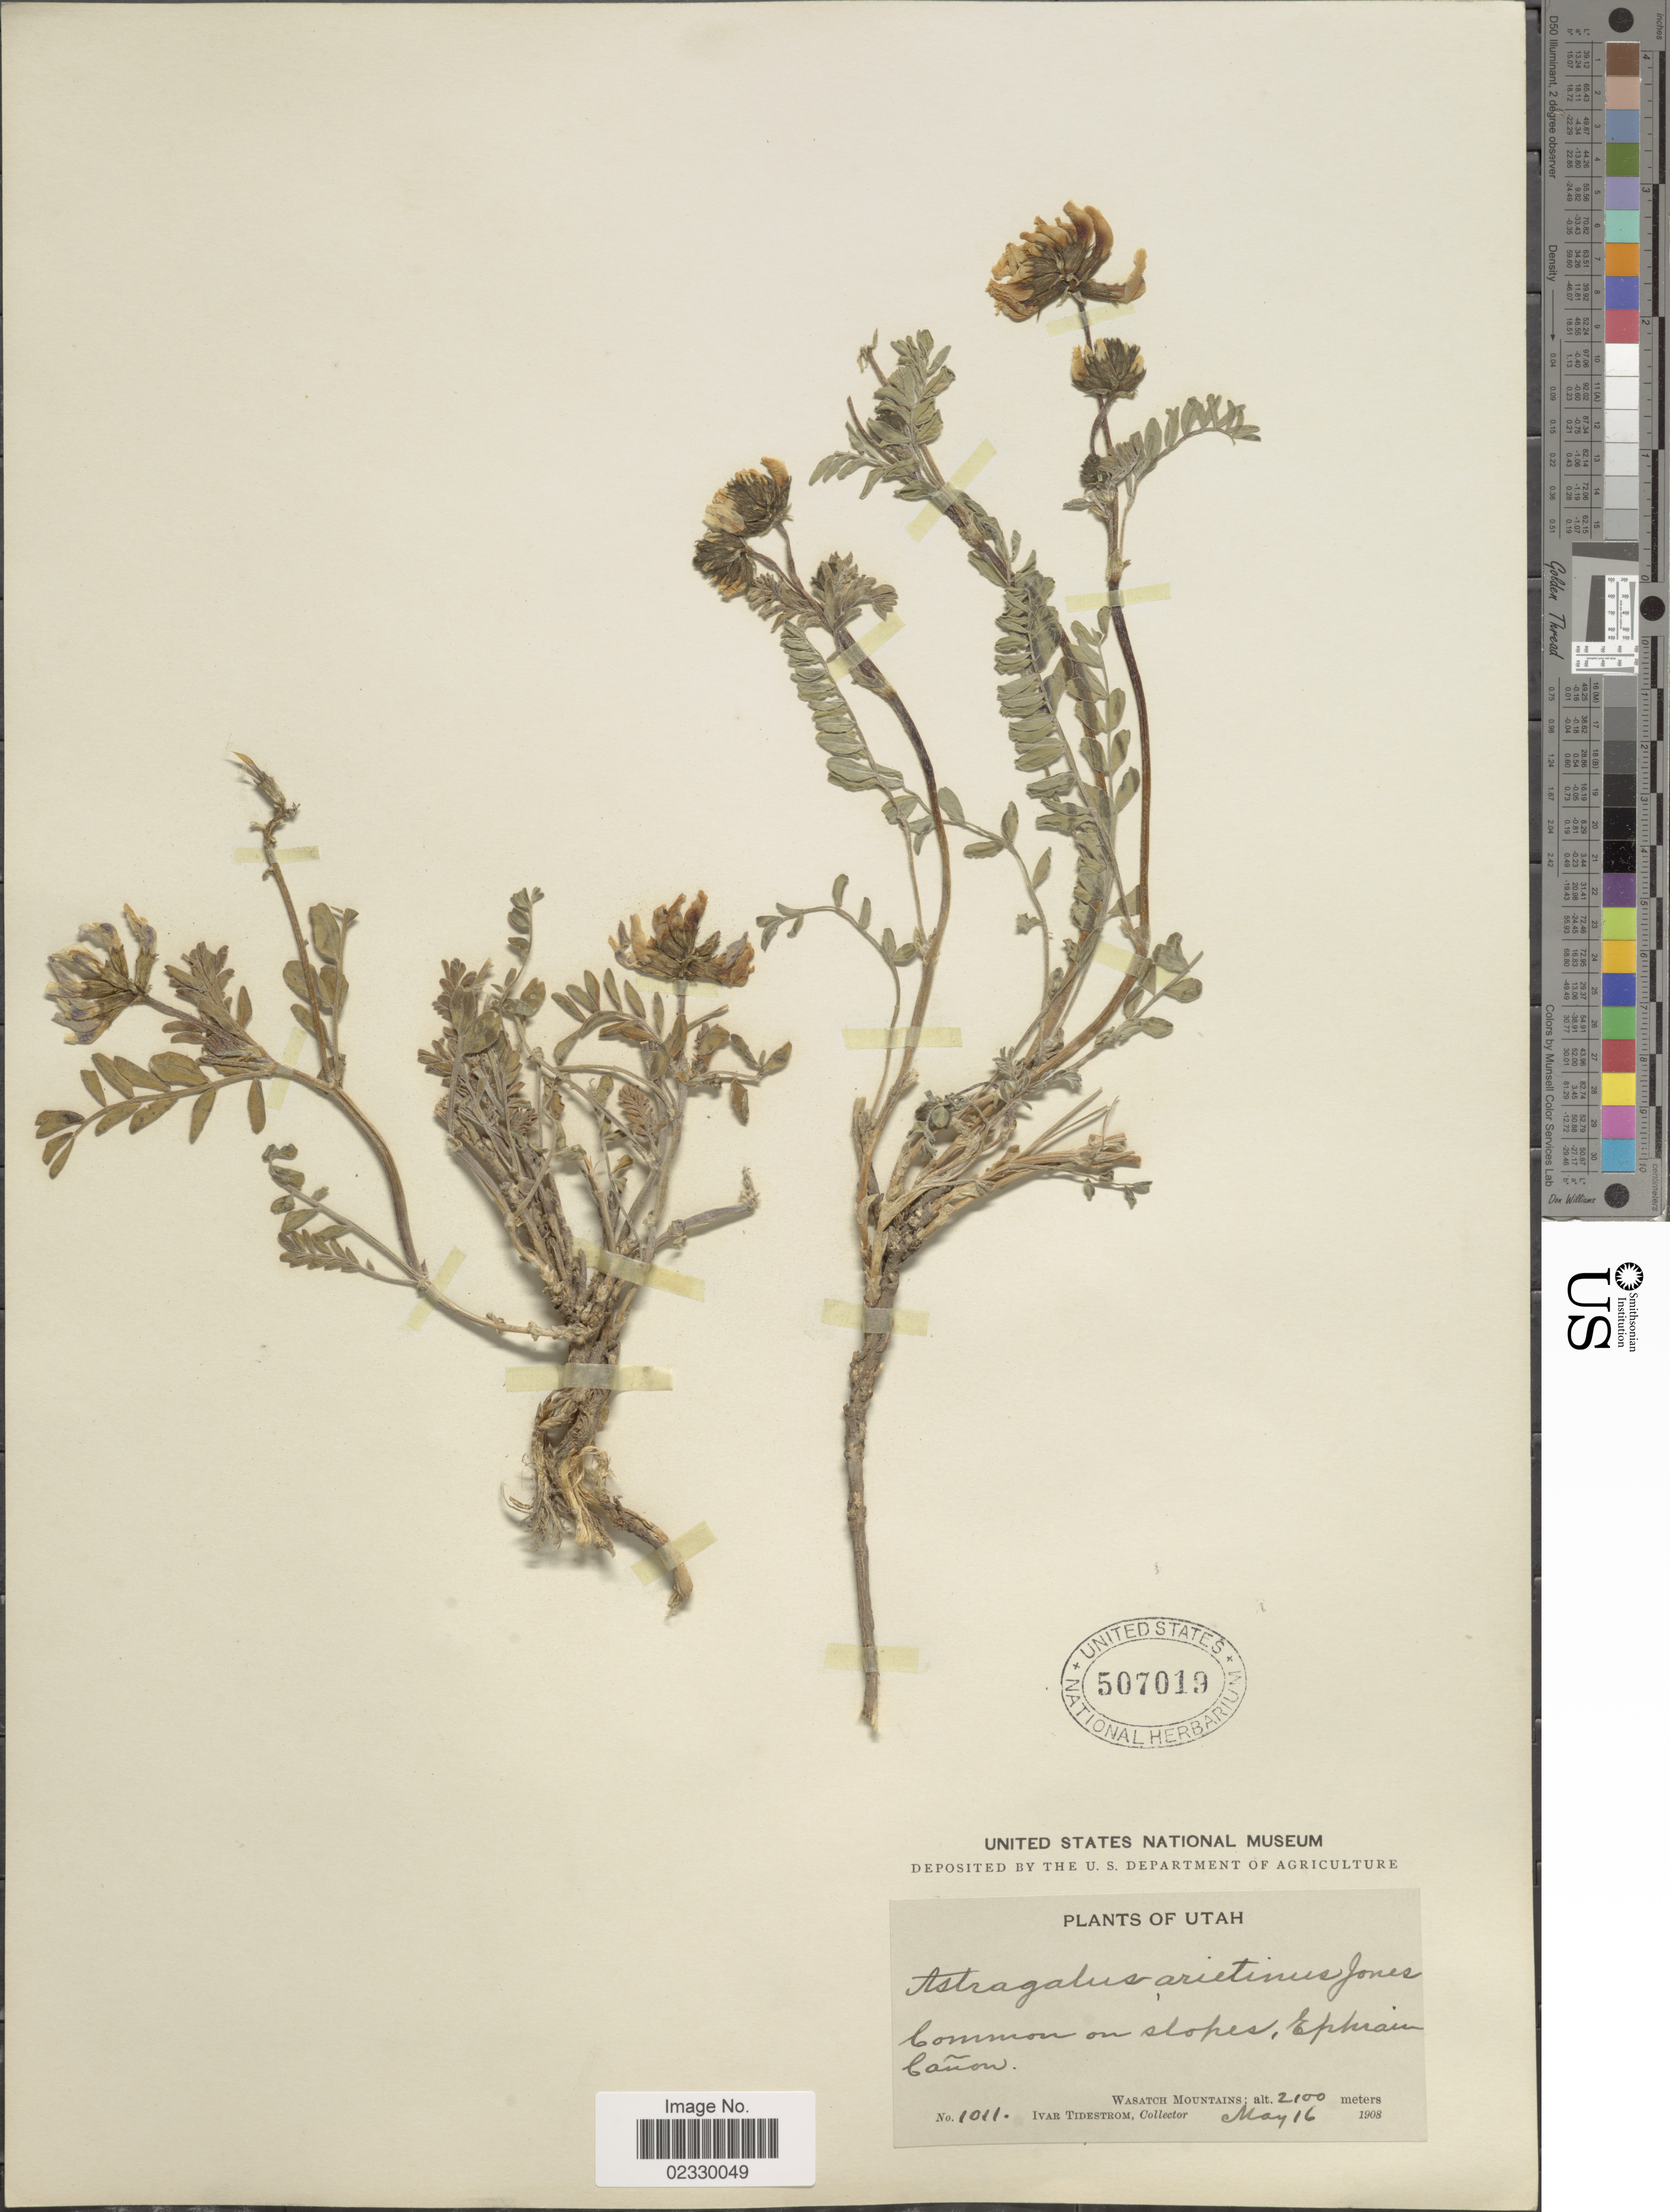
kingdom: Plantae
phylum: Tracheophyta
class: Magnoliopsida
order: Fabales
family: Fabaceae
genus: Astragalus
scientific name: Astragalus cibarius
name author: E. Sheld.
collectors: I. F. Tidestrom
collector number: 1011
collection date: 1908-05-16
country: United States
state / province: Utah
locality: Common on slopes, Ephraim Canon. Wasatch Mountains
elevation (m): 2100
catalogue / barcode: US 507019